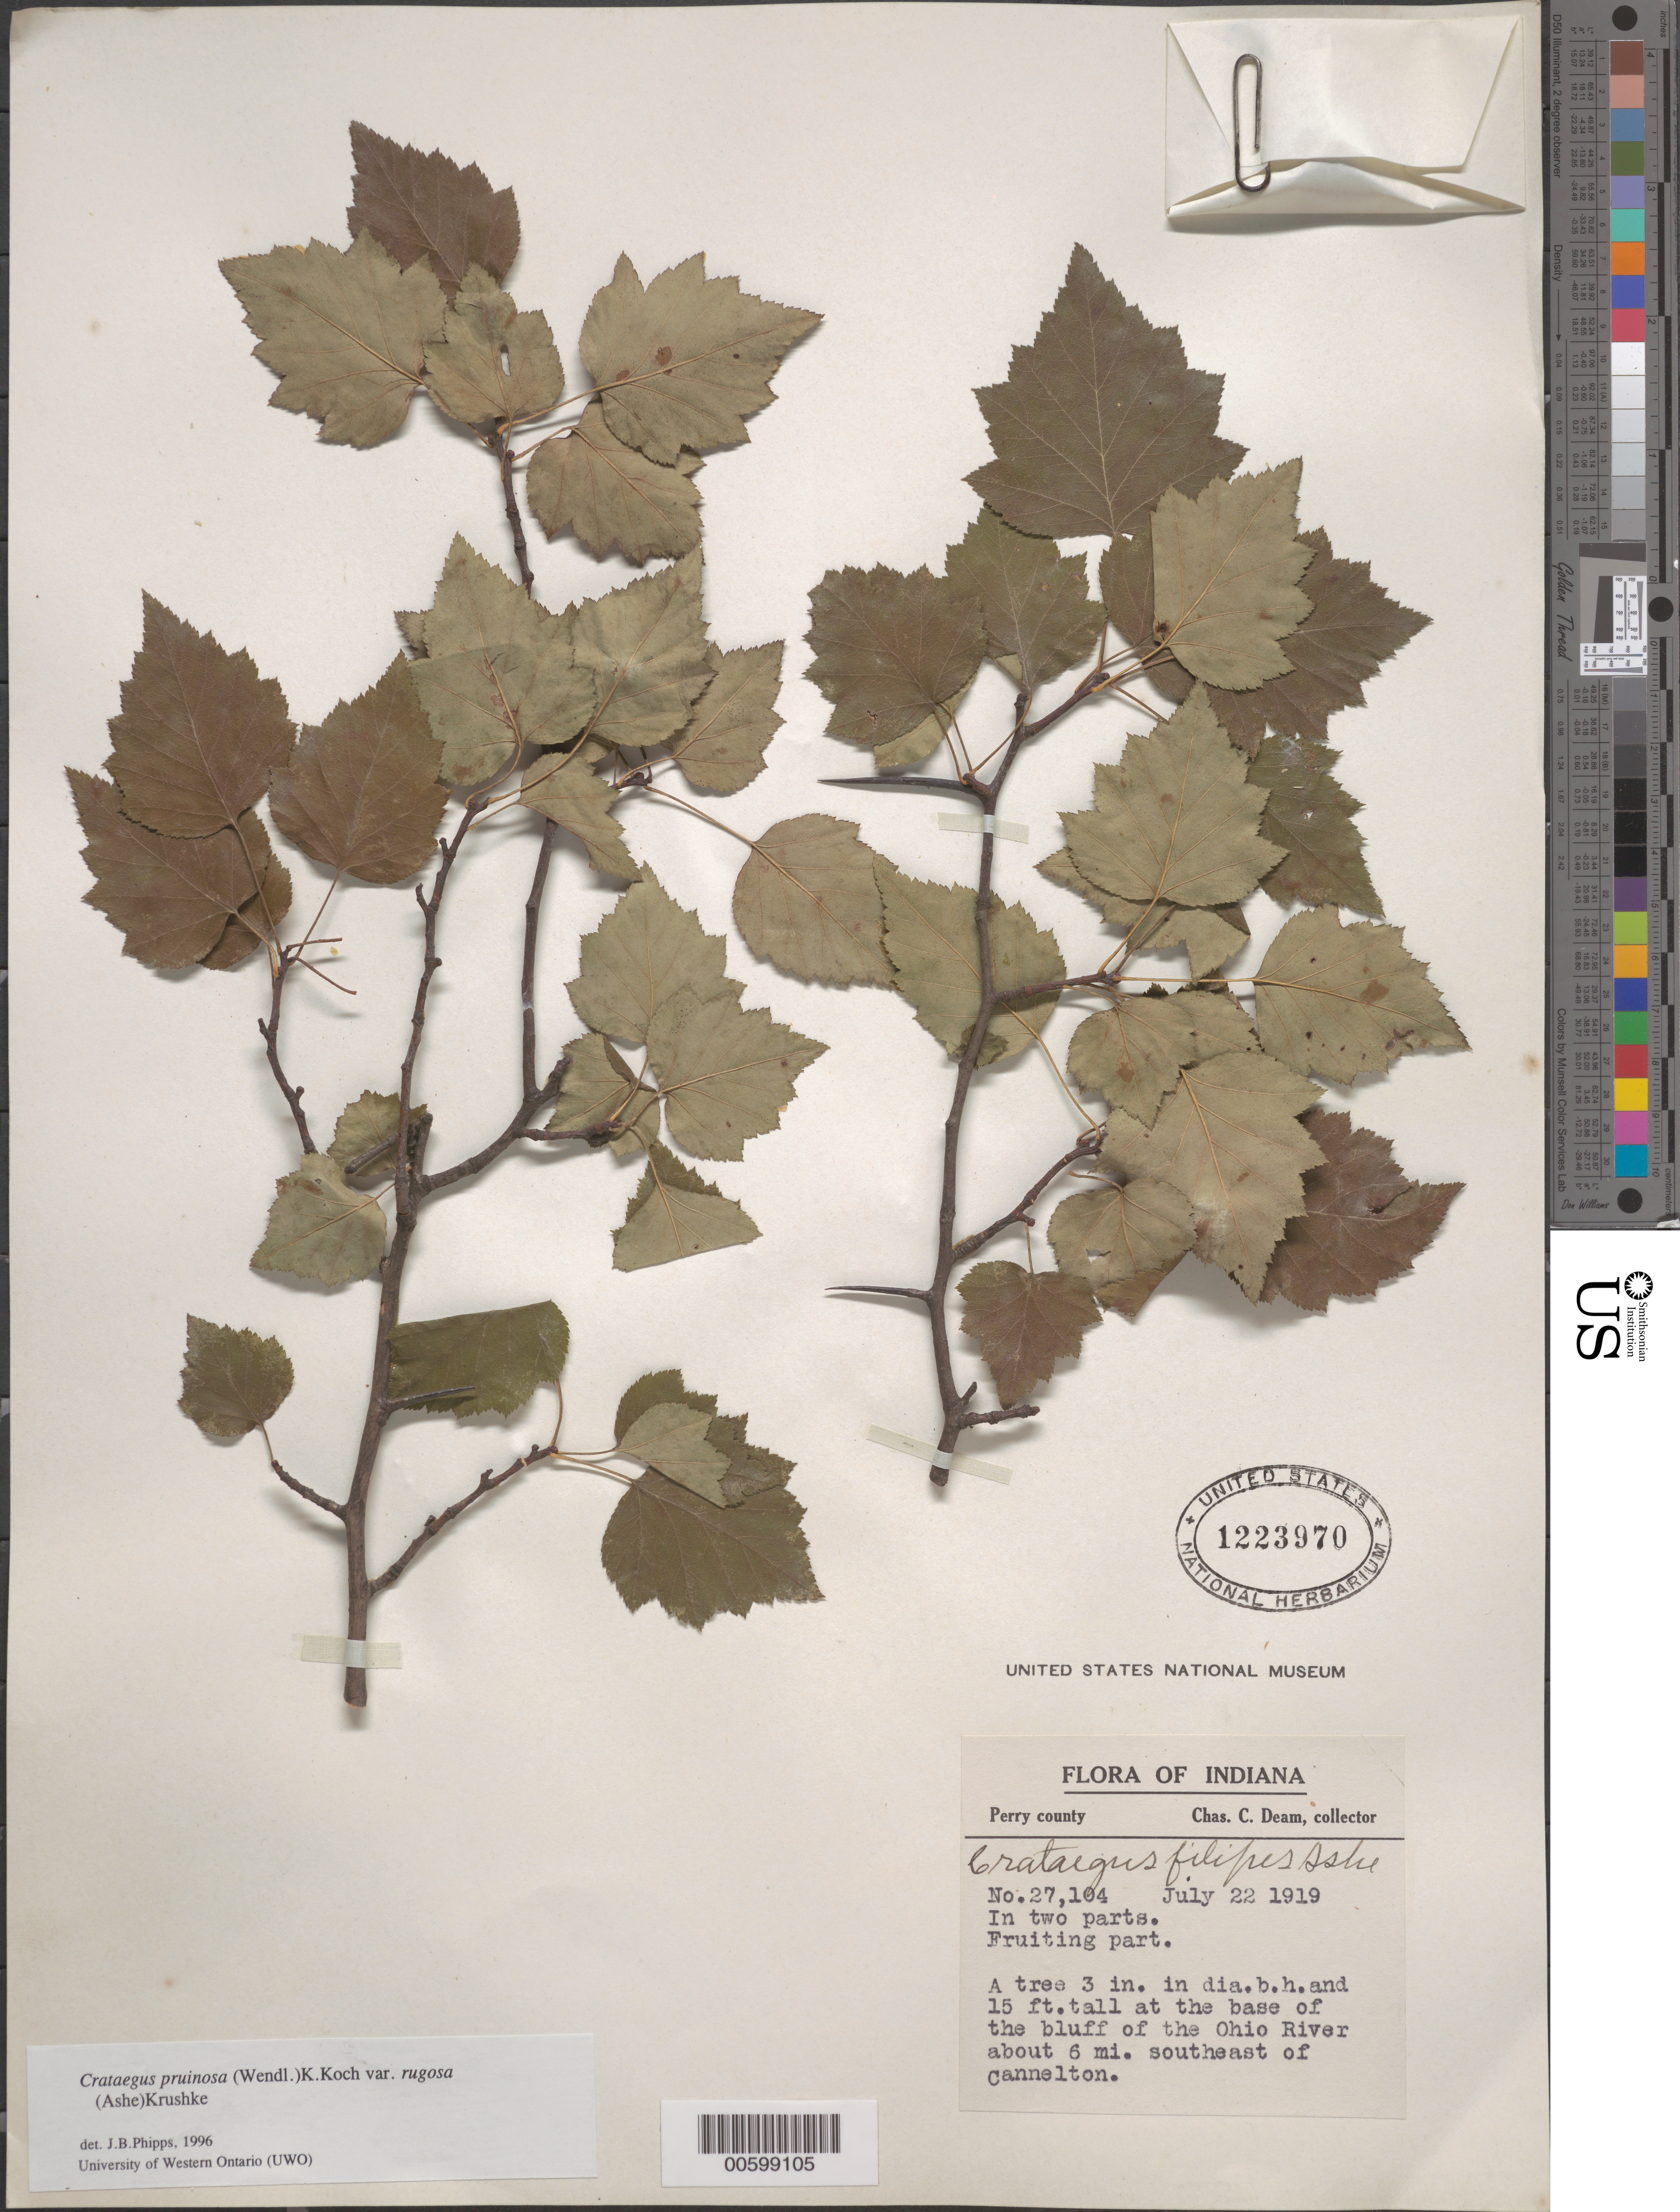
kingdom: Plantae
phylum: Tracheophyta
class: Magnoliopsida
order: Rosales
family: Rosaceae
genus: Crataegus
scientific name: Crataegus pruinosa var. rugosa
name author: (Ashe) Kruschke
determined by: Phipps, James B., (UWO), University of Western Ontario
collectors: C. C. Deam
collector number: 27104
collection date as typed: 22 Jul 1919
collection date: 1919-07-22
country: United States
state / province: Indiana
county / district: Perry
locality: Ohio River about 6 mi. SE of Cannelton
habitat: Base of the bluff of the river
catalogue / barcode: US 1223970